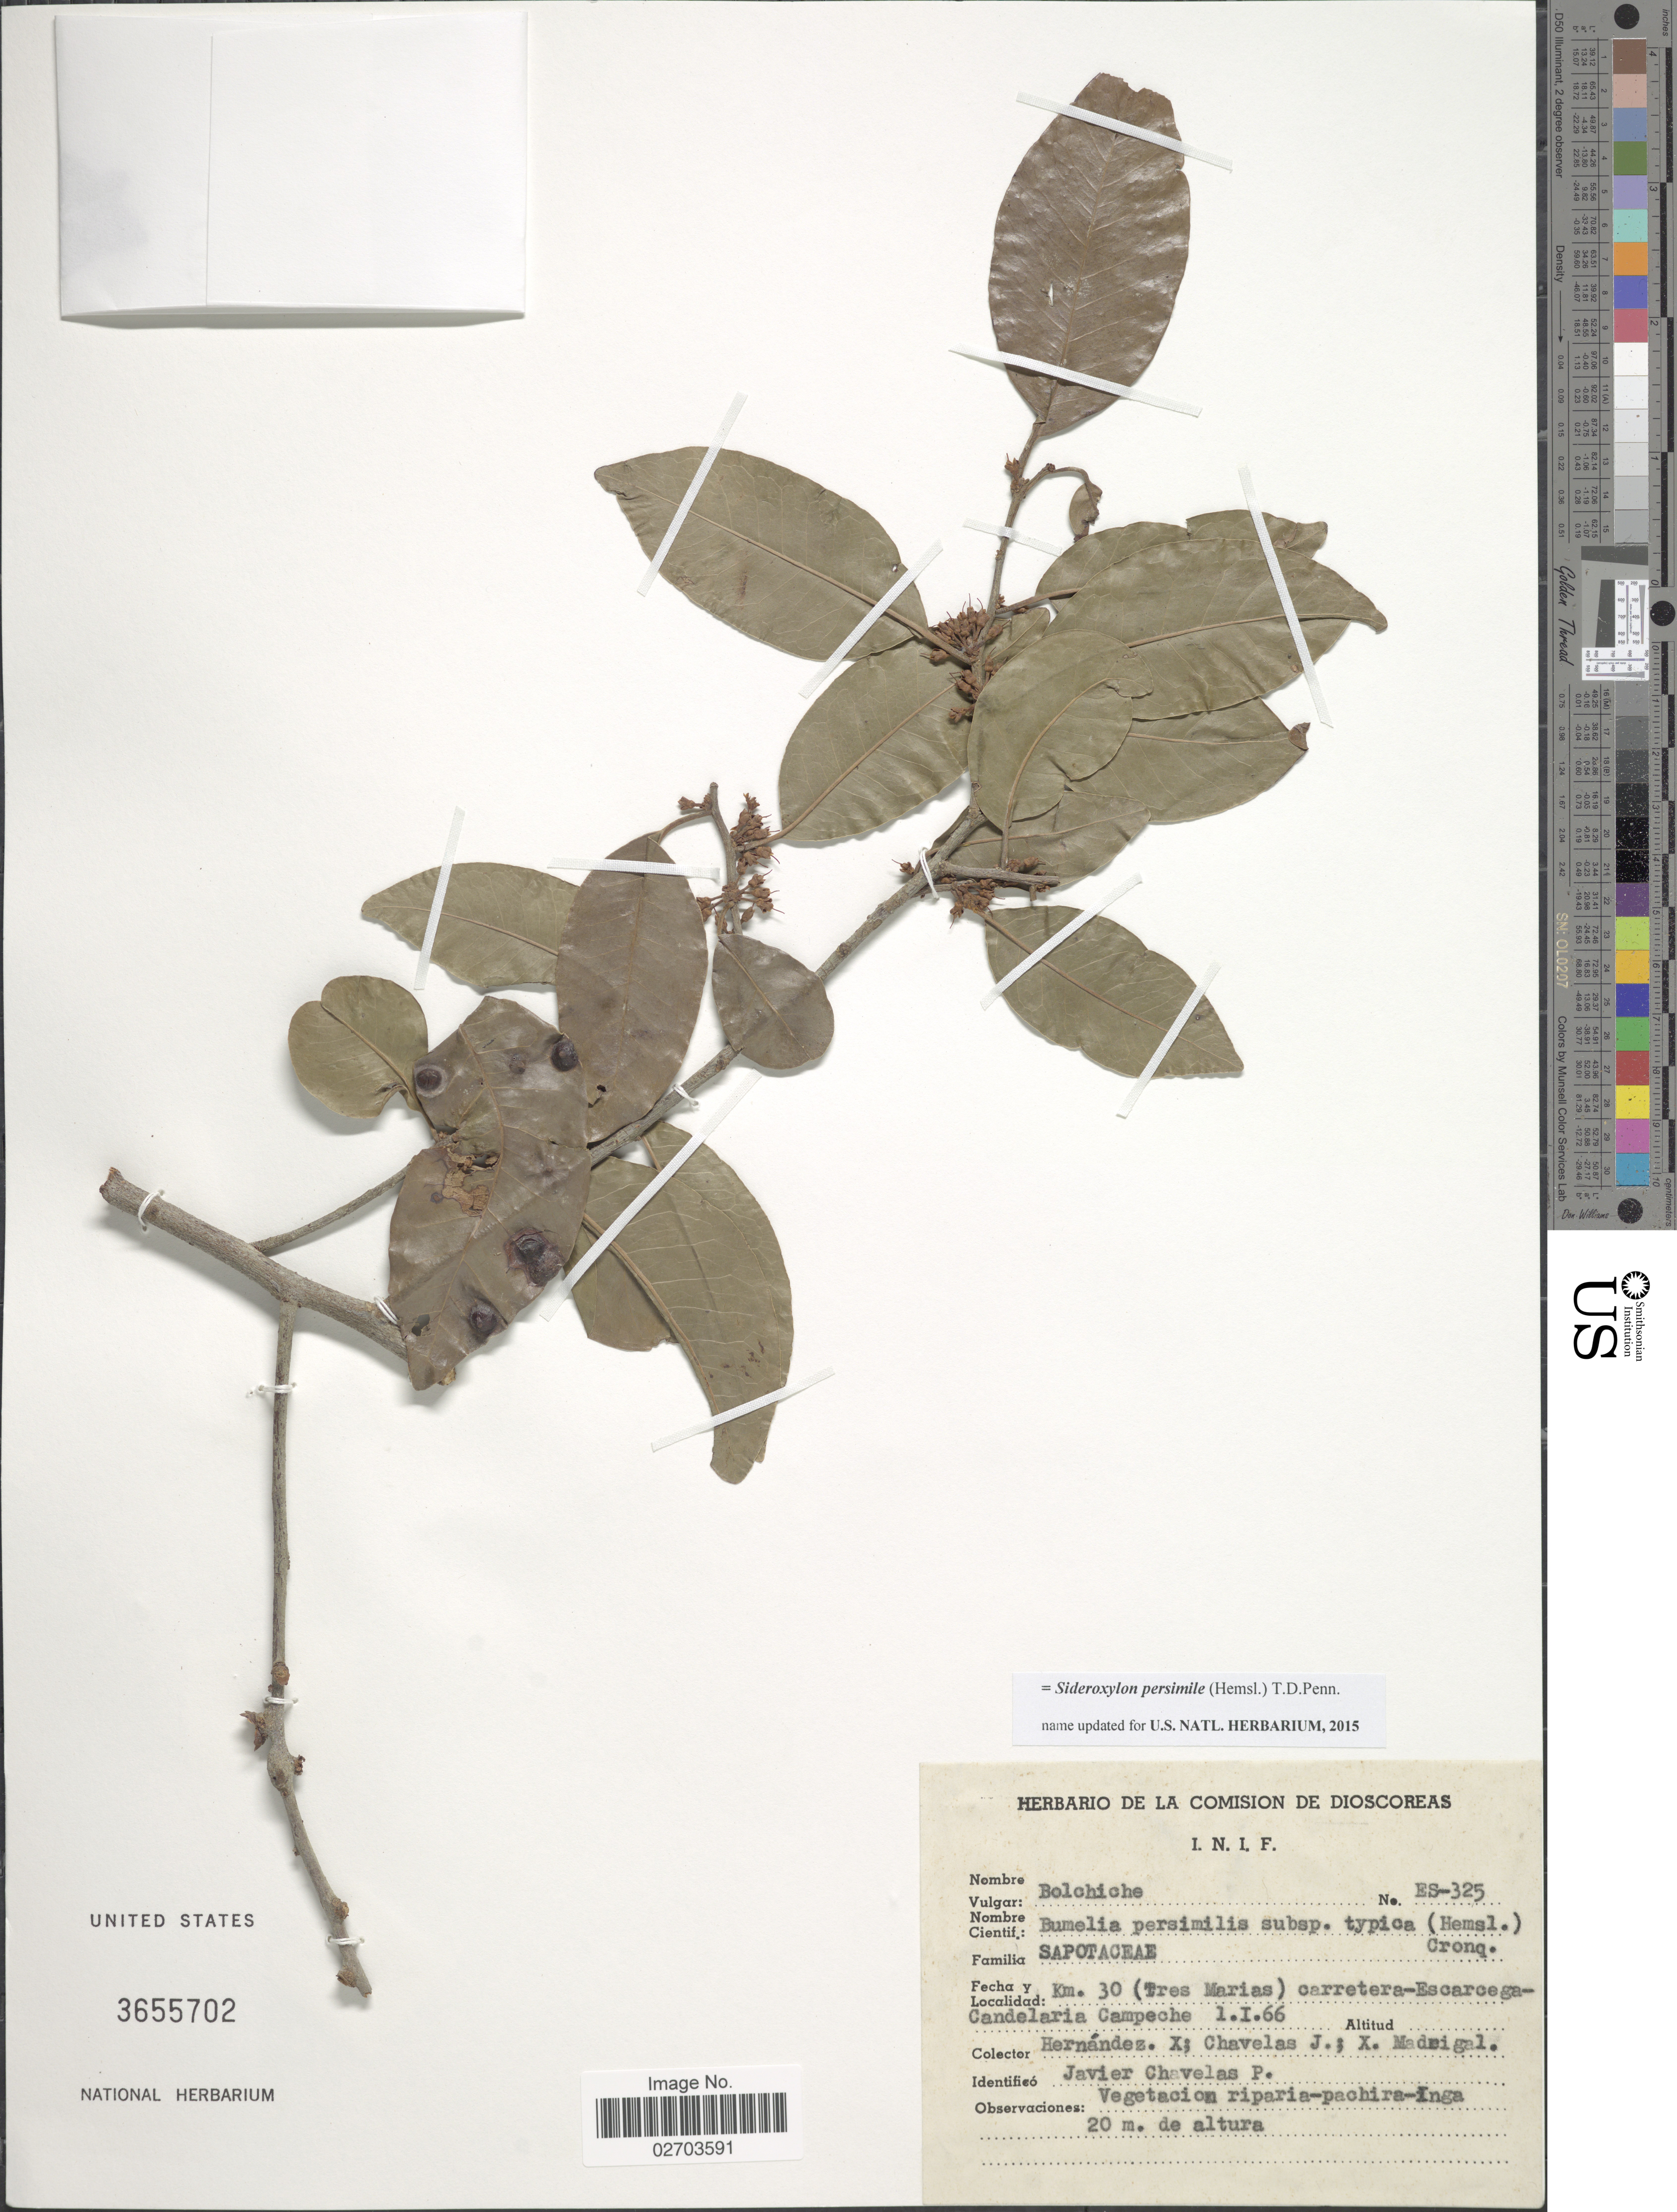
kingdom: Plantae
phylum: Tracheophyta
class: Magnoliopsida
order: Ericales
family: Sapotaceae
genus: Sideroxylon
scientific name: Sideroxylon persimile subsp. persimile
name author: (Hemsl.) T.D. Penn.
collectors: X. Hernández, Chavelas, J. & X. Madrigal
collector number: ES-325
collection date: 1966-01-01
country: Mexico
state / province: Campeche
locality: Km. 30 (Tres Marias) carretera-Escarcega-Candelaria.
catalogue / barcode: US 3655702